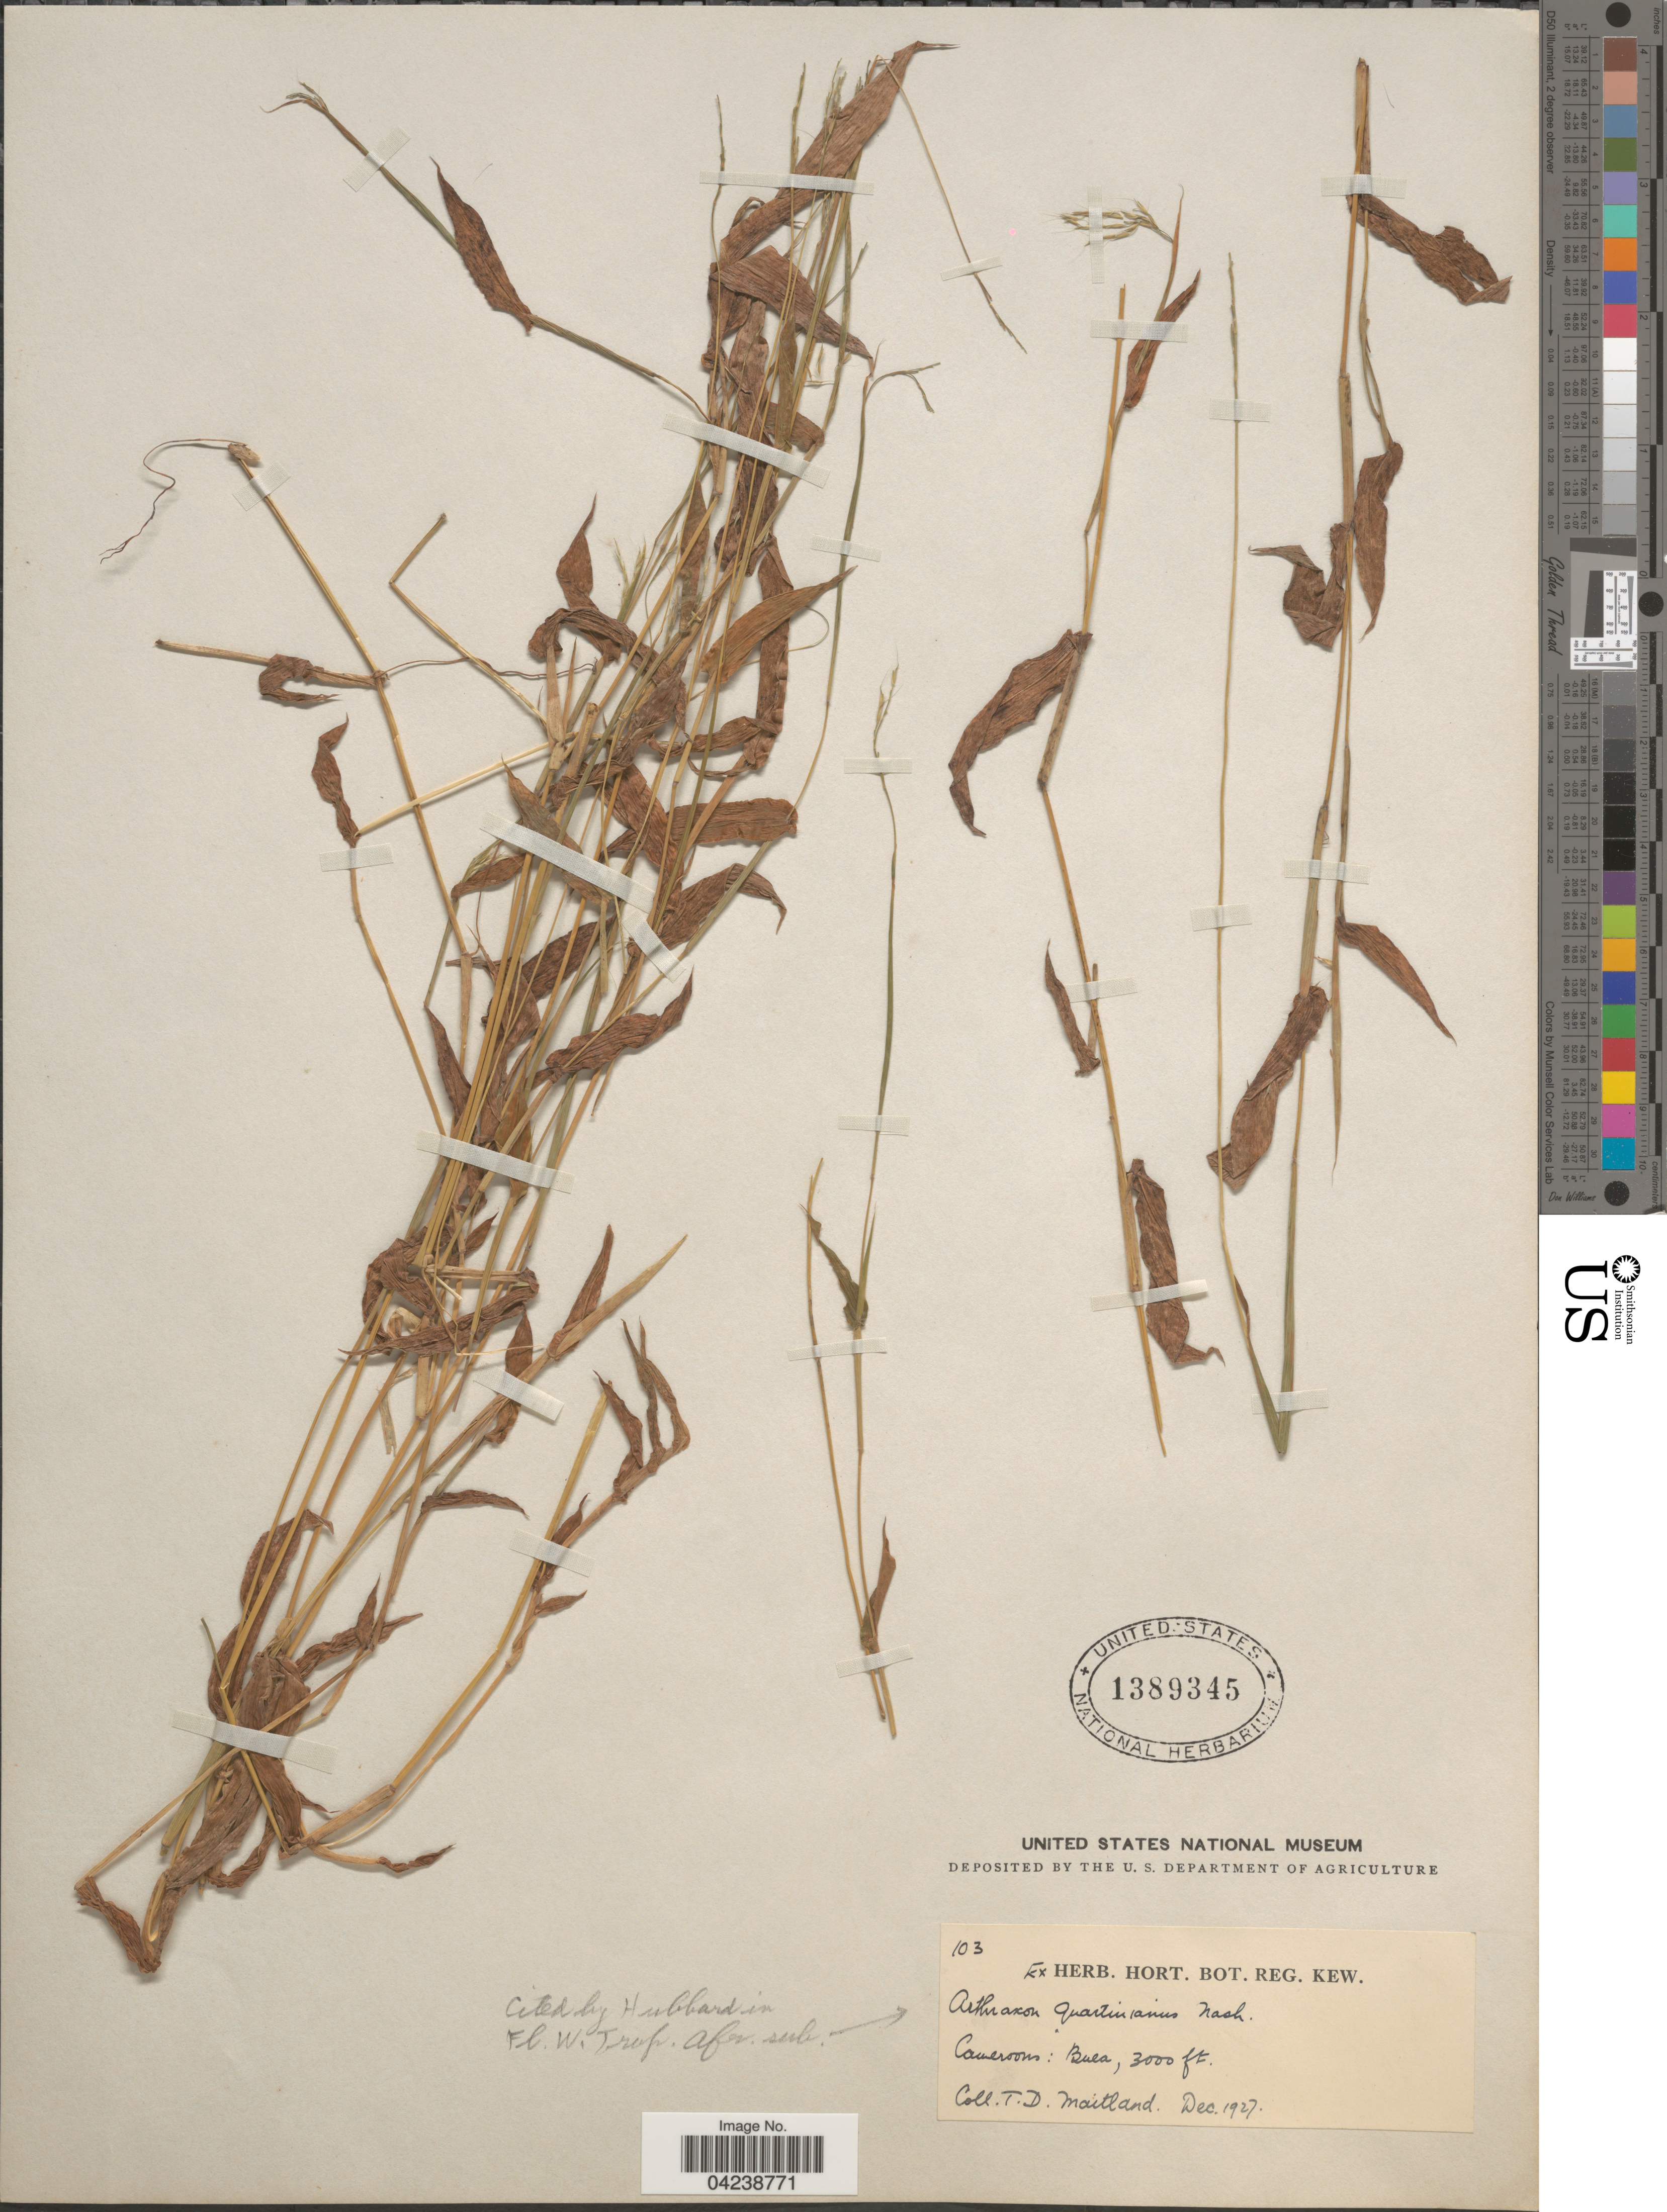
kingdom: Plantae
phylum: Tracheophyta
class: Liliopsida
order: Poales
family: Poaceae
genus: Arthraxon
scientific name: Arthraxon hispidus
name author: (Thunb.) Makino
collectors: T. Maitland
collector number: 103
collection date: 1927-12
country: Cameroon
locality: Bula.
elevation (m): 914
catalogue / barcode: US 1389345